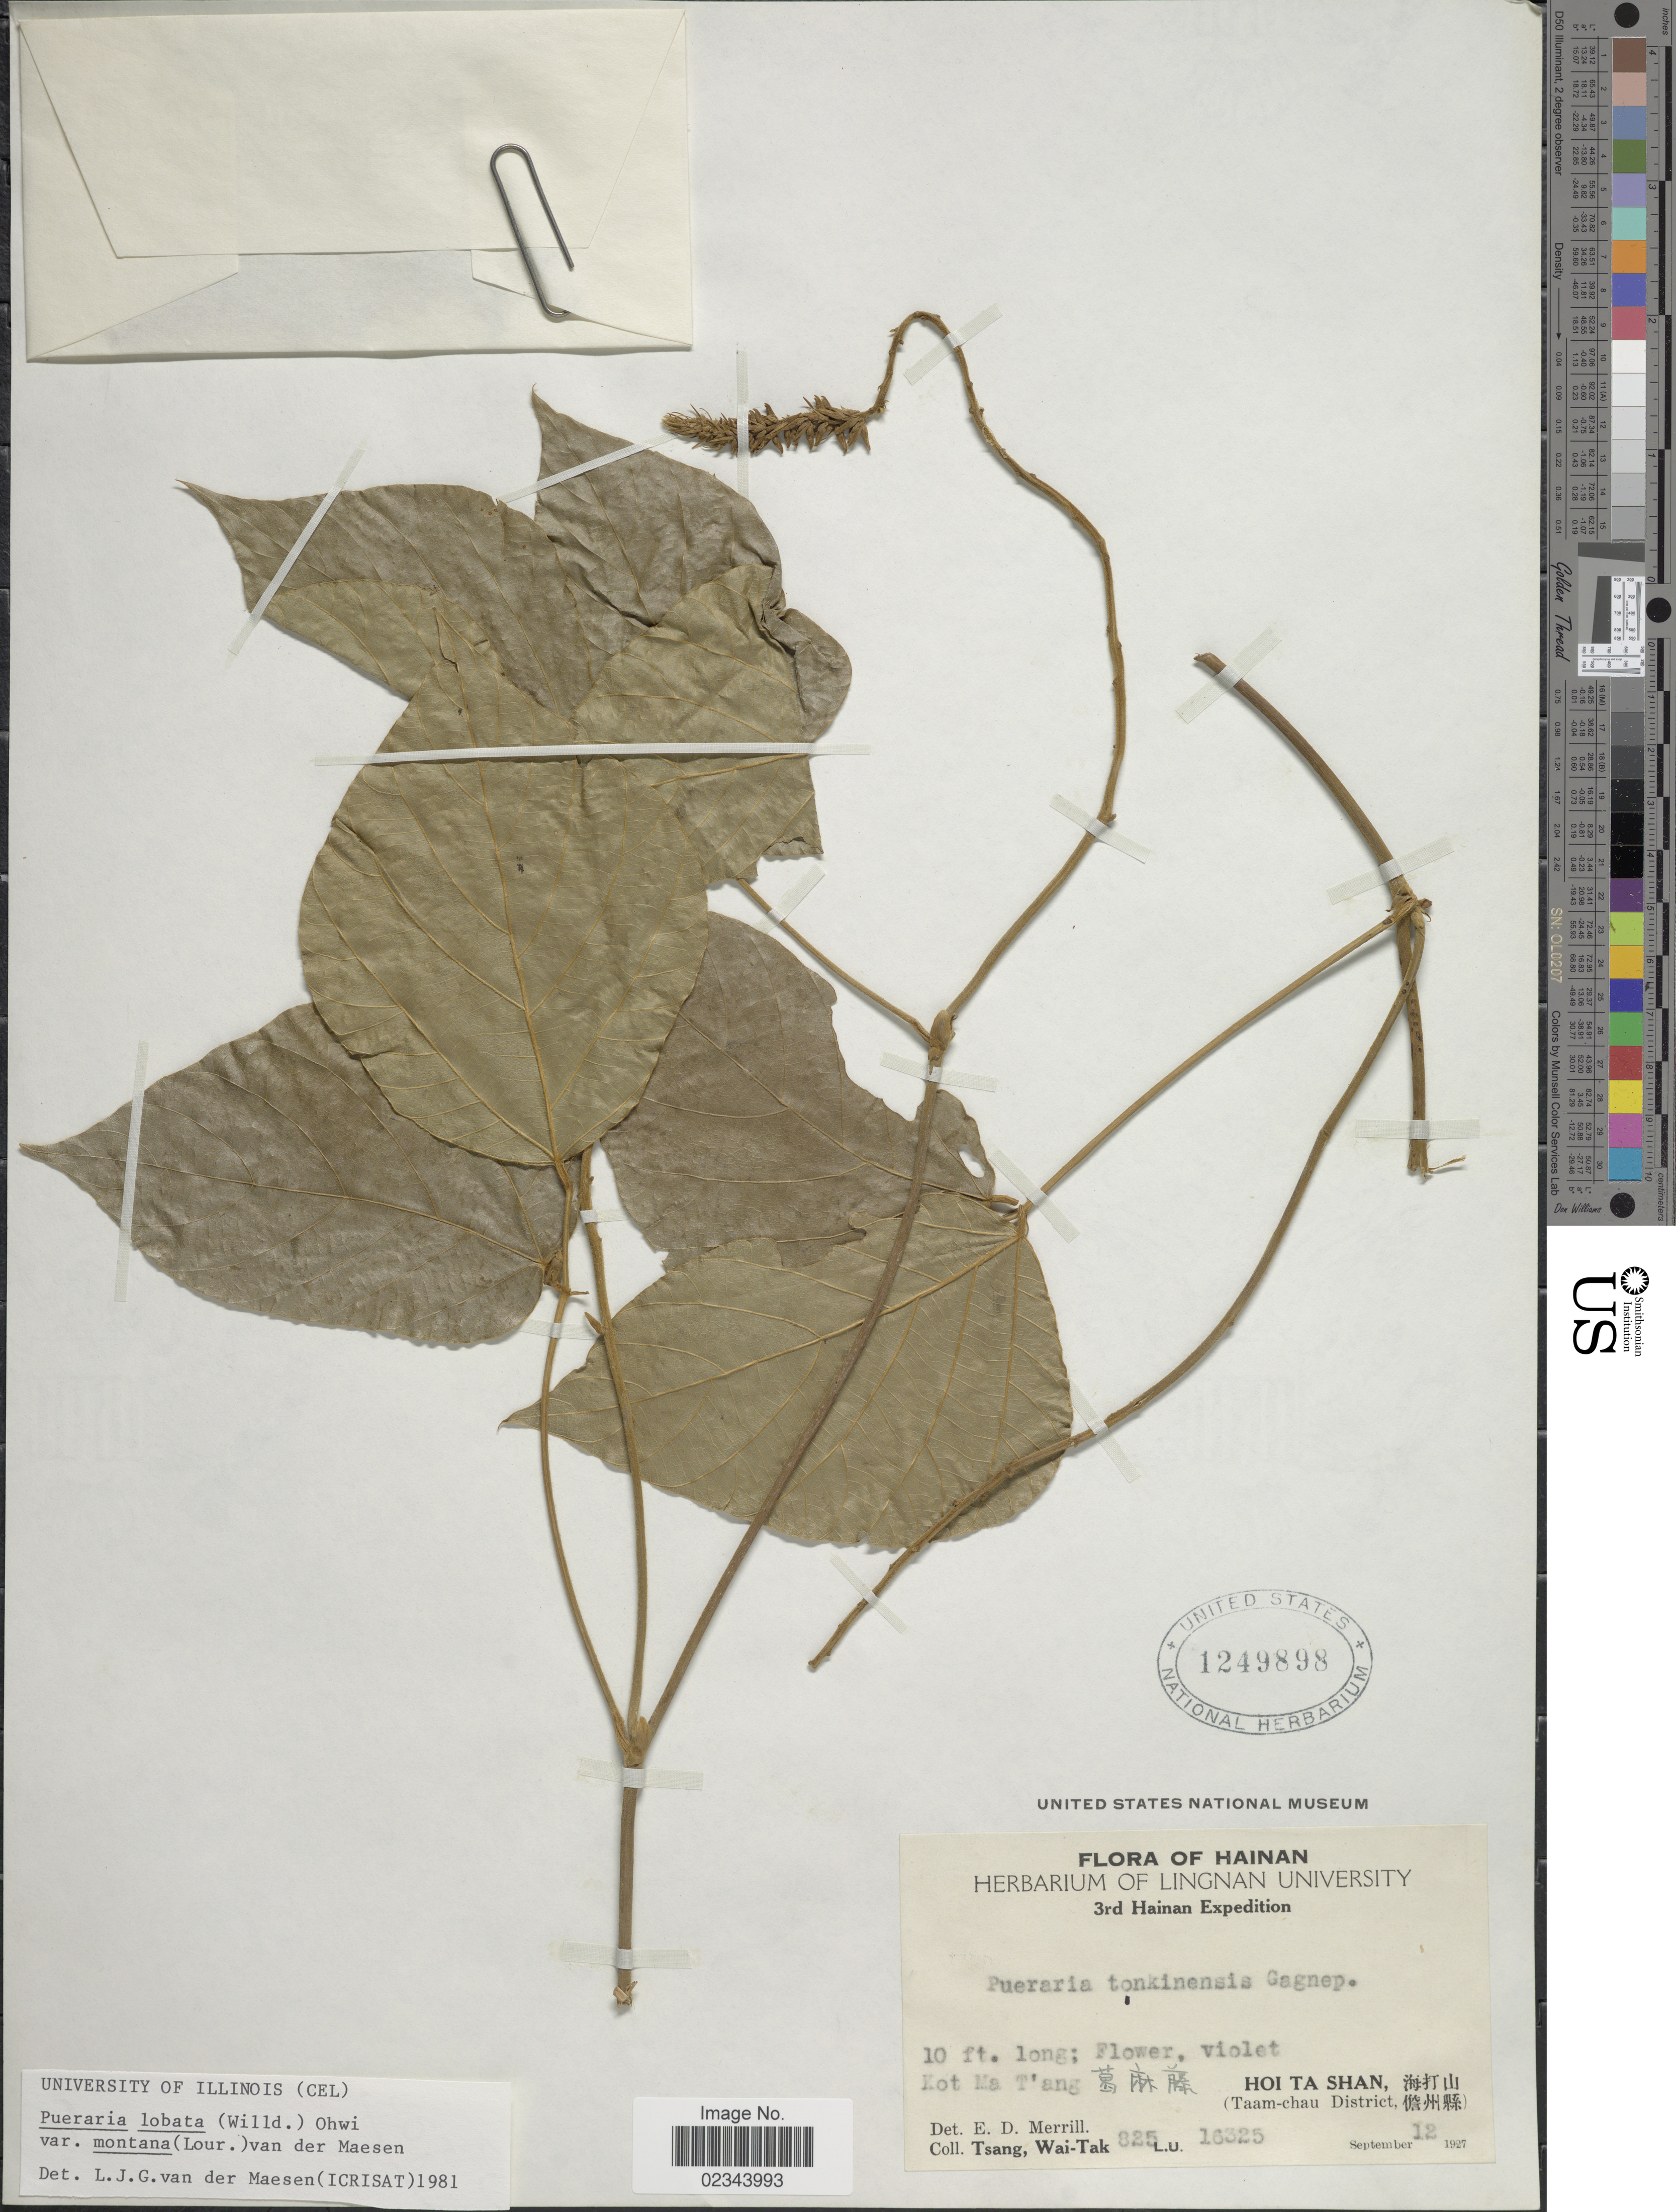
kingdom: Plantae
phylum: Tracheophyta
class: Magnoliopsida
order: Fabales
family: Fabaceae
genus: Pueraria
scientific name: Pueraria lobata var. montana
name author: (Lour.) Maesen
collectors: W. T. Tsang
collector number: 825/L.U.16325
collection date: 1927-09-12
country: China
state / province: Hainan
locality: Hoi Ta Shan (Taam-chau District) Kot Ma T'ang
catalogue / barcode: US 1249898